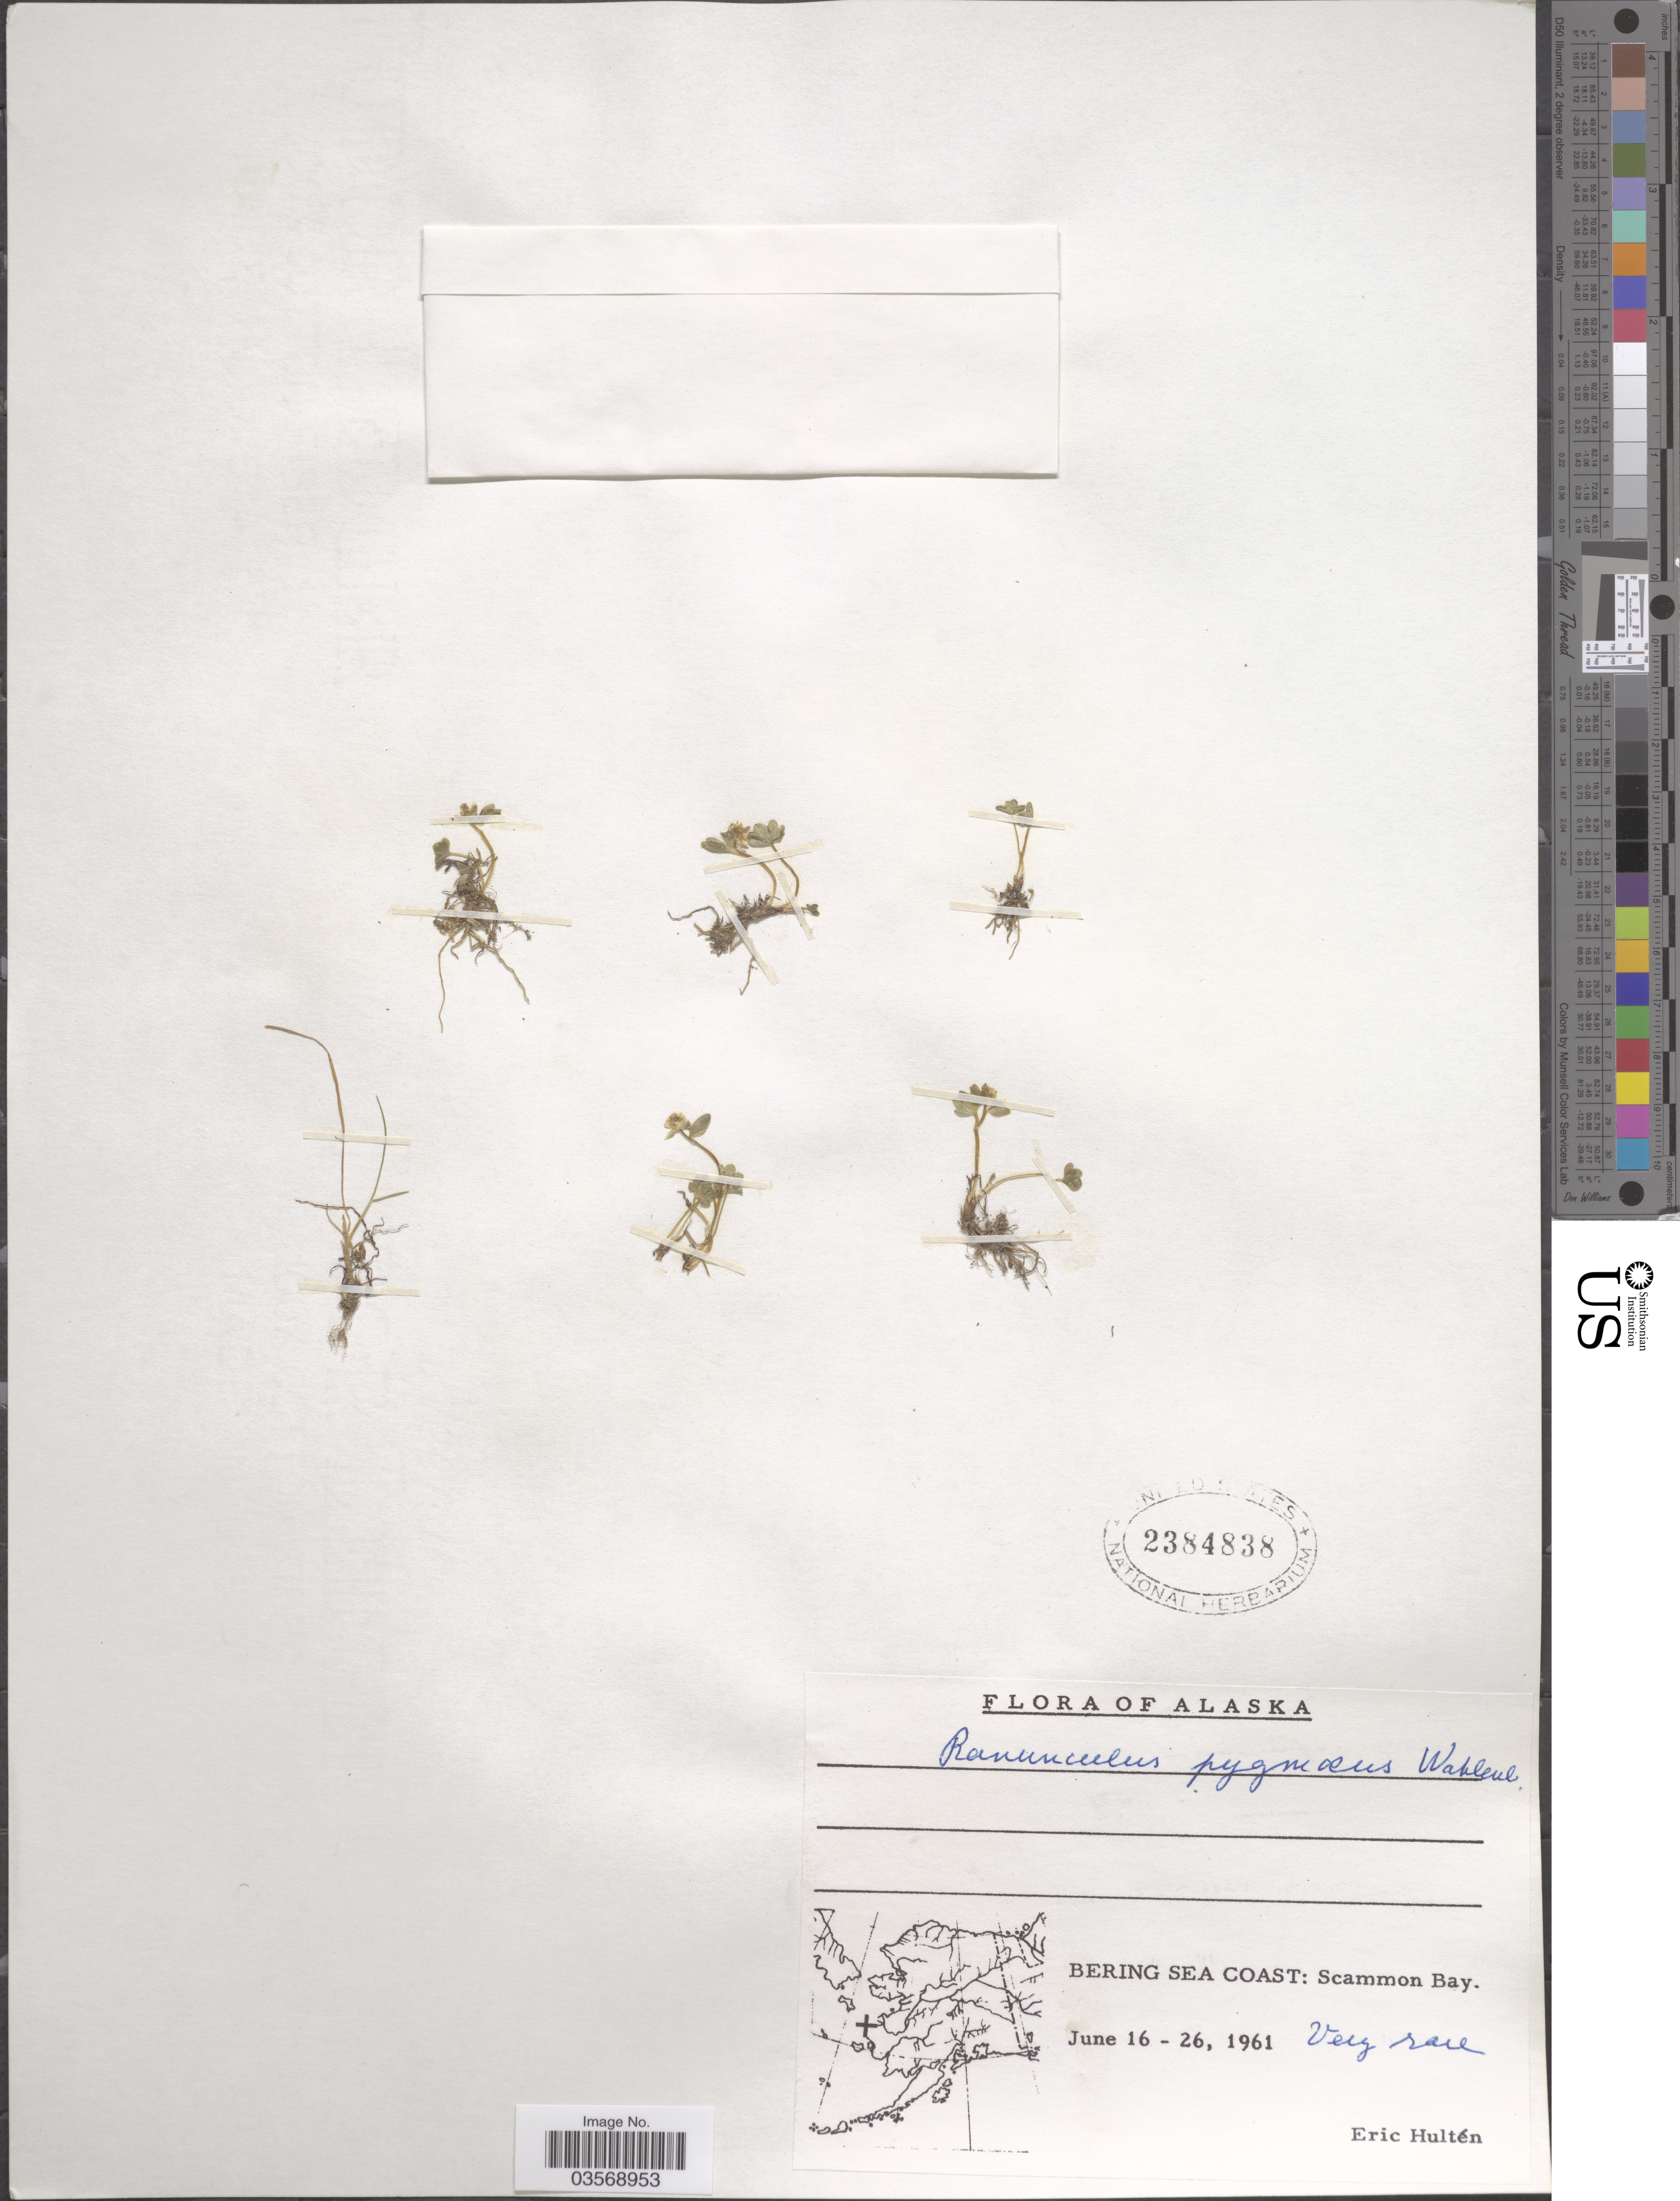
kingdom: Plantae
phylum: Tracheophyta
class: Magnoliopsida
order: Ranunculales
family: Ranunculaceae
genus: Ranunculus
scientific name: Ranunculus pygmaeus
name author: Wahlenb.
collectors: E. G. Hultén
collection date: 1961-06-16/1961-06-26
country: United States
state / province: Alaska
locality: Bering Sea Coast: Scammon Bay.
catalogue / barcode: US 2384838